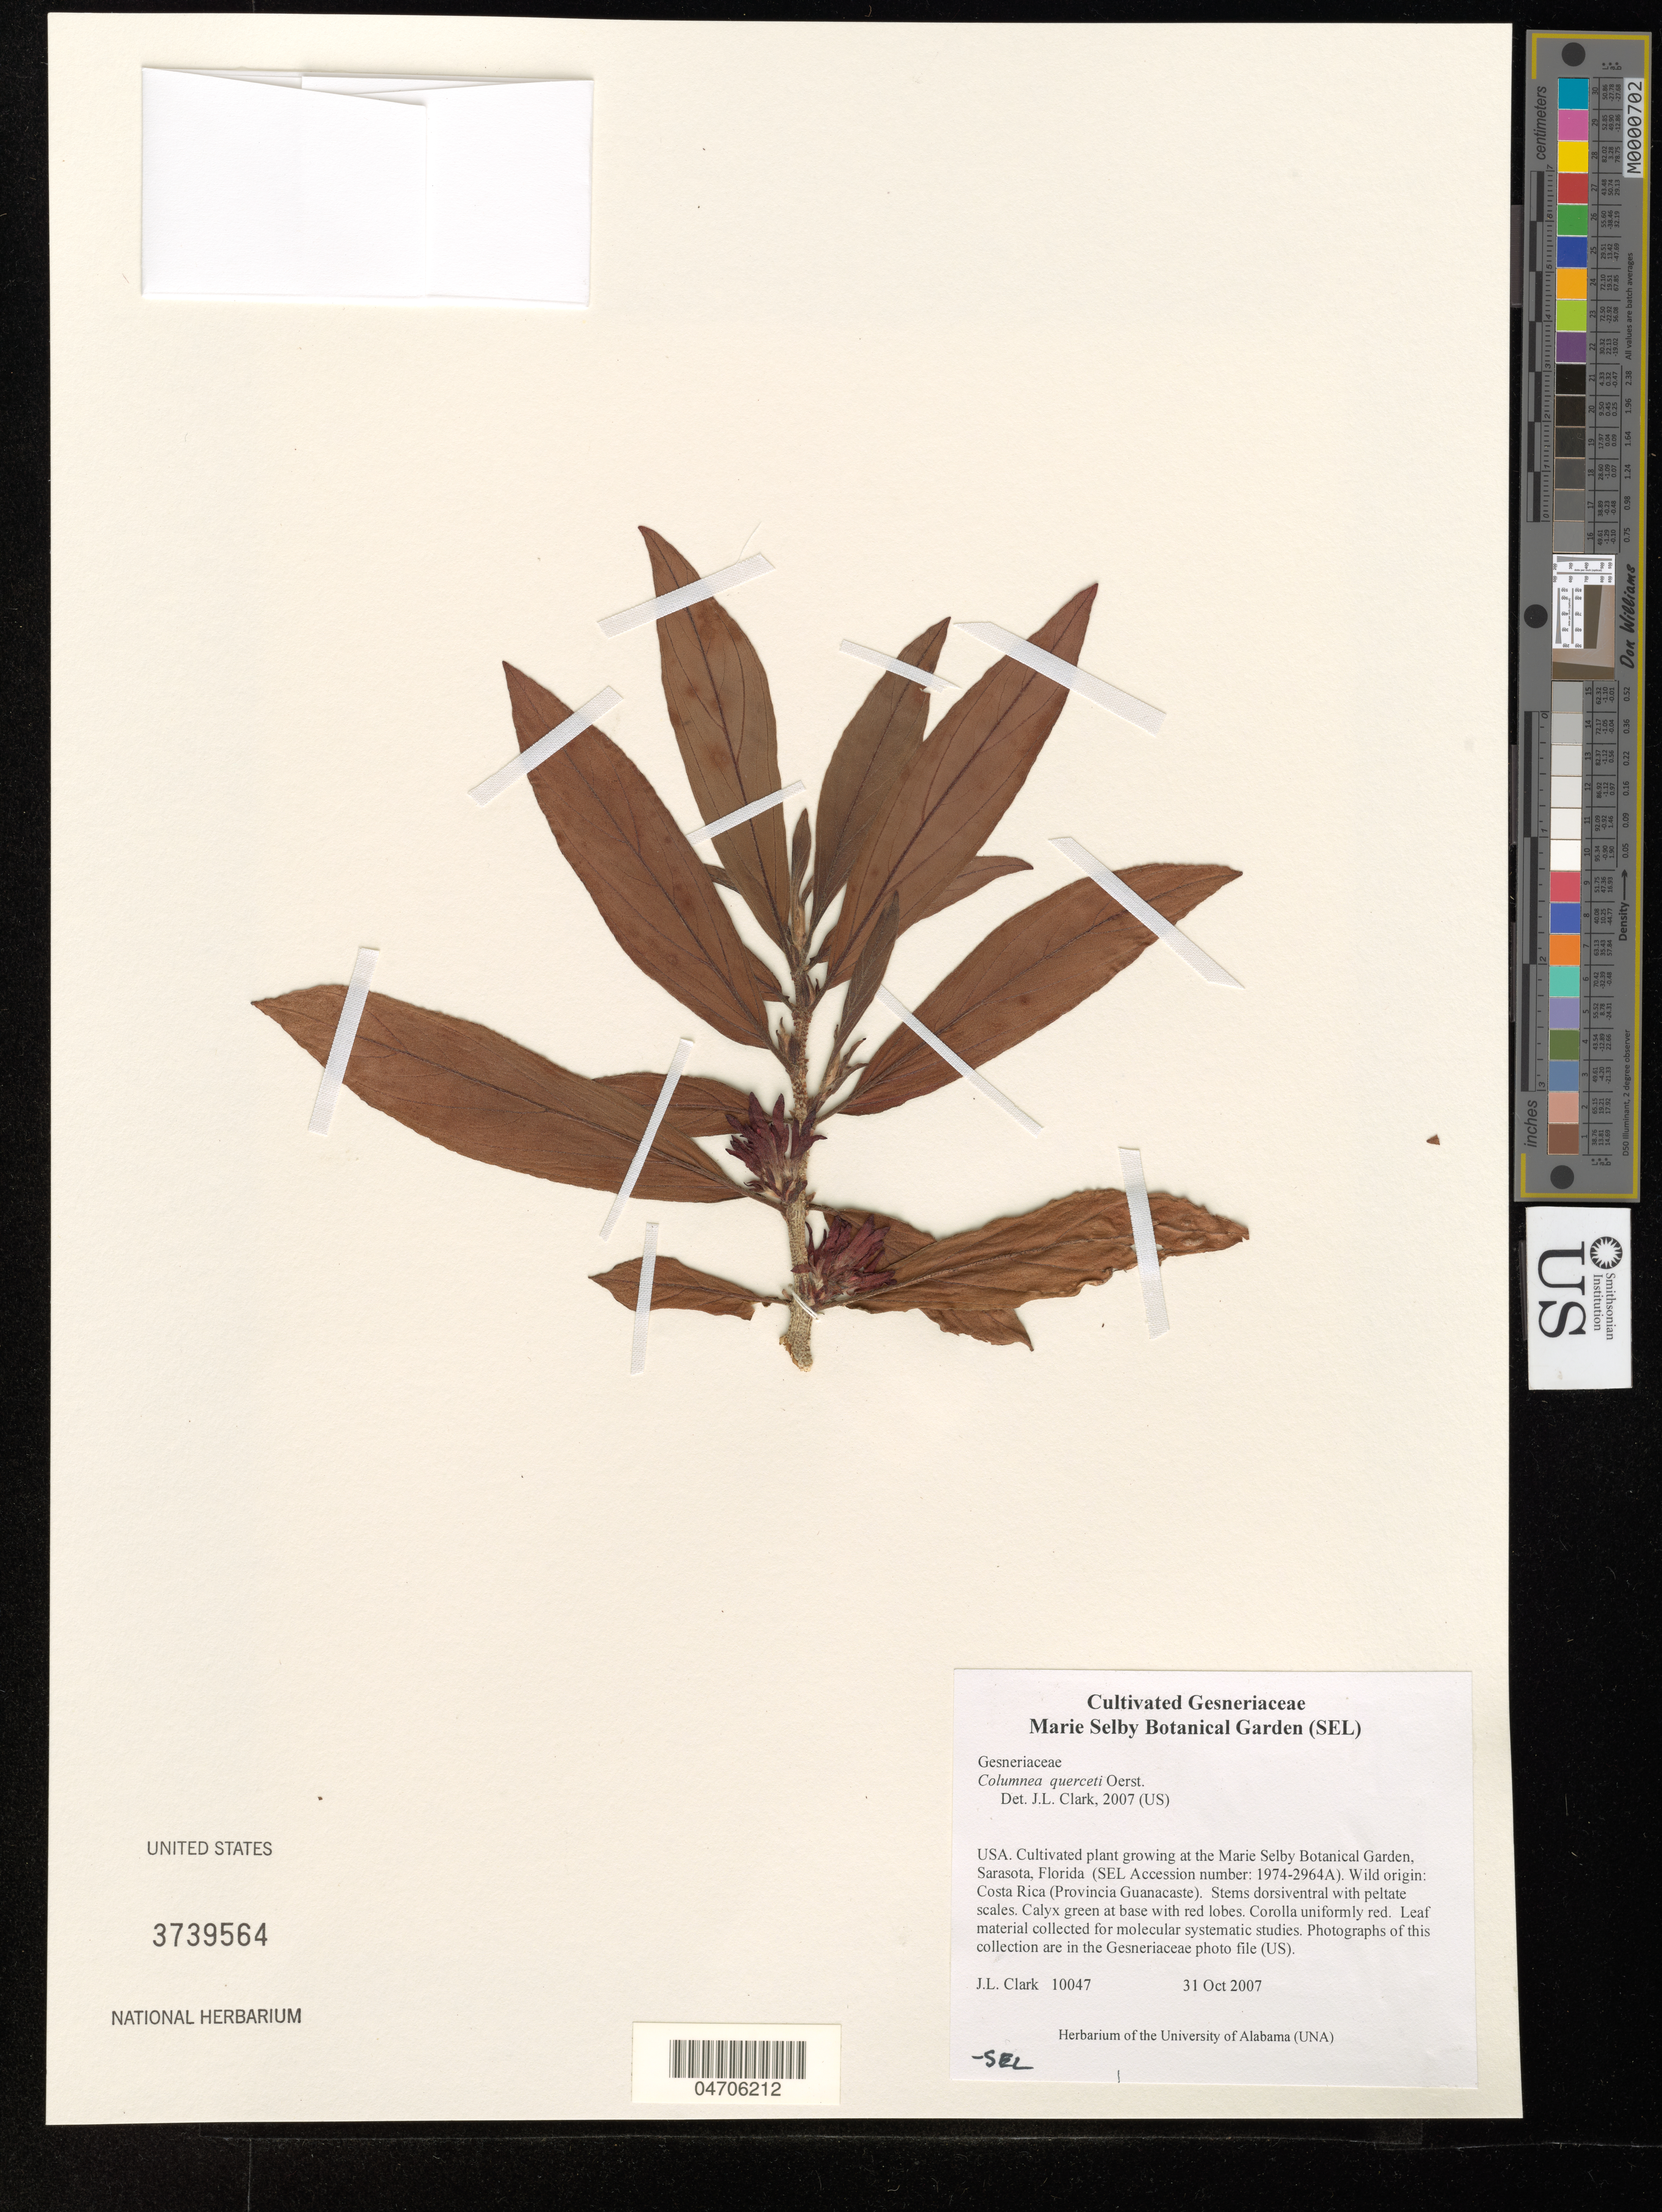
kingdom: Plantae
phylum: Tracheophyta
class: Magnoliopsida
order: Lamiales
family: Gesneriaceae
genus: Columnea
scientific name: Columnea querceti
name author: Oerst.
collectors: J. L. Clark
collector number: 10047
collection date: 2007-10-31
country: United States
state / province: Florida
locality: Cultivated plant growing at the Marie Selby Botanical Garden, Sarasota.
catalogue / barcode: US 3739564